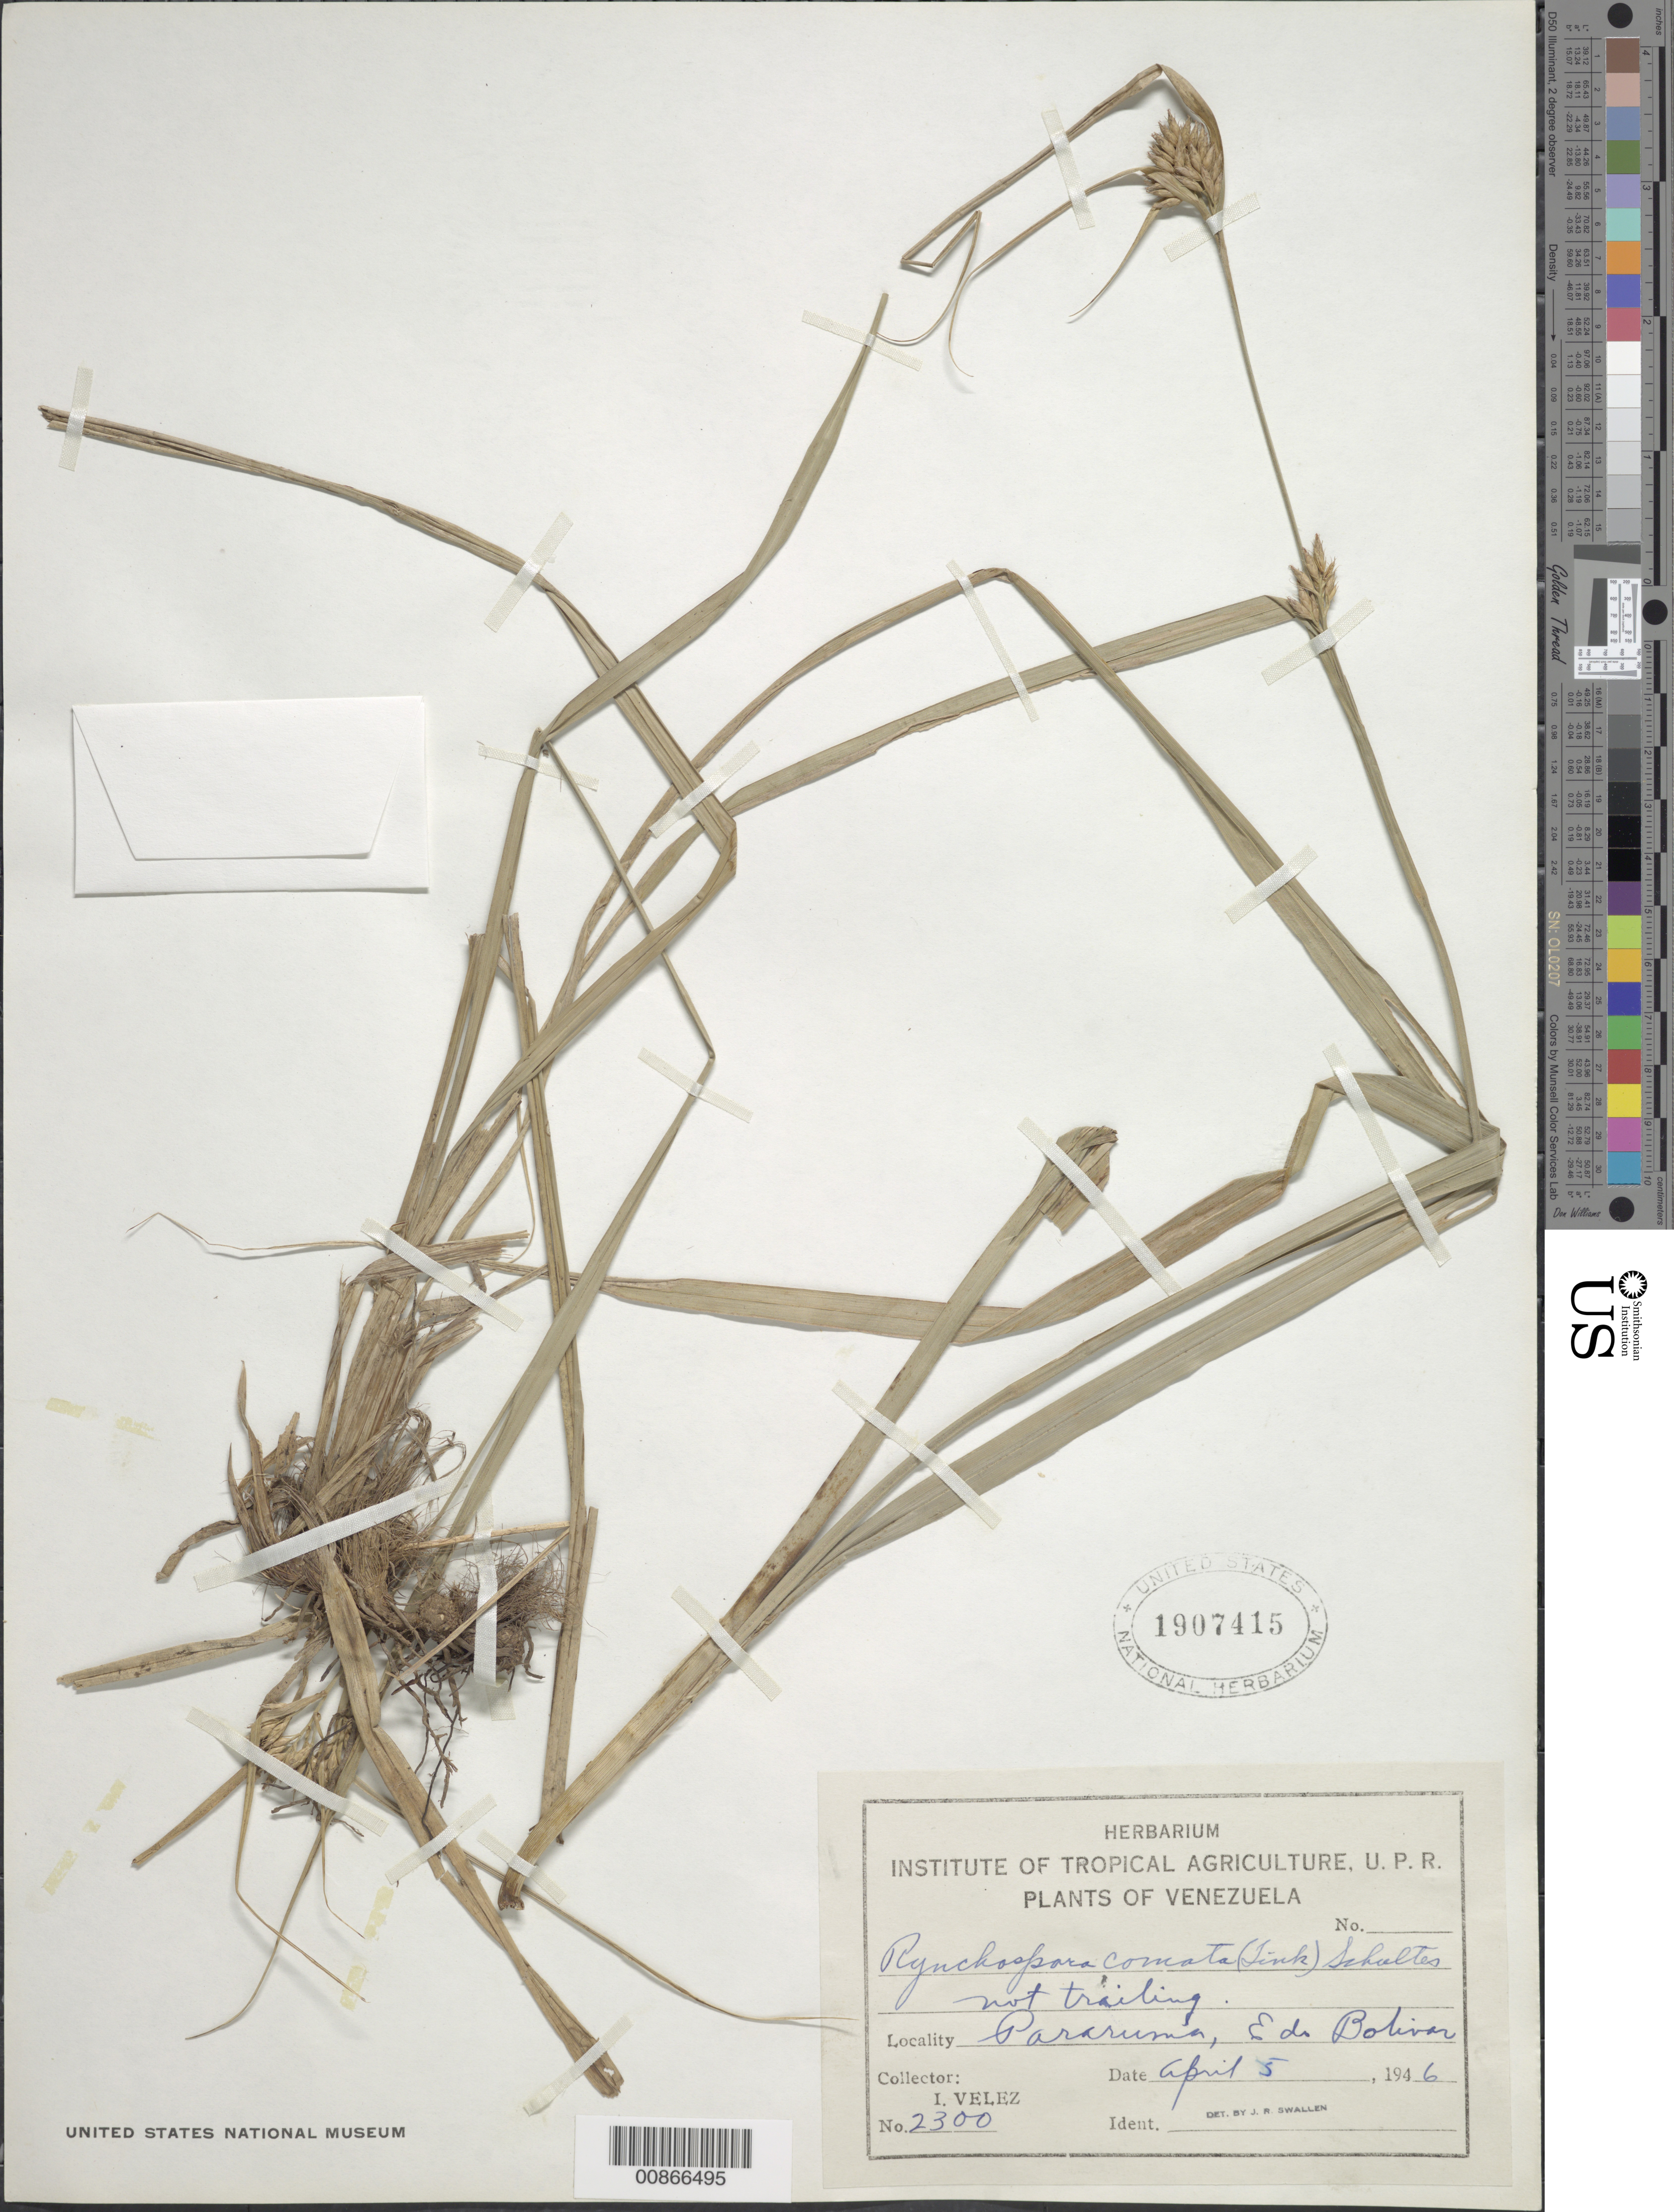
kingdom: Plantae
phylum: Tracheophyta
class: Liliopsida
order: Poales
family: Cyperaceae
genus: Rhynchospora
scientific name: Rhynchospora comata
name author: (Link) Schult.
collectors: I. Velez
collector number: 2300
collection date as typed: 5-Apr-46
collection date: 1946-04-05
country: Venezuela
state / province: Bolívar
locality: Pararuma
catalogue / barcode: US 1907415